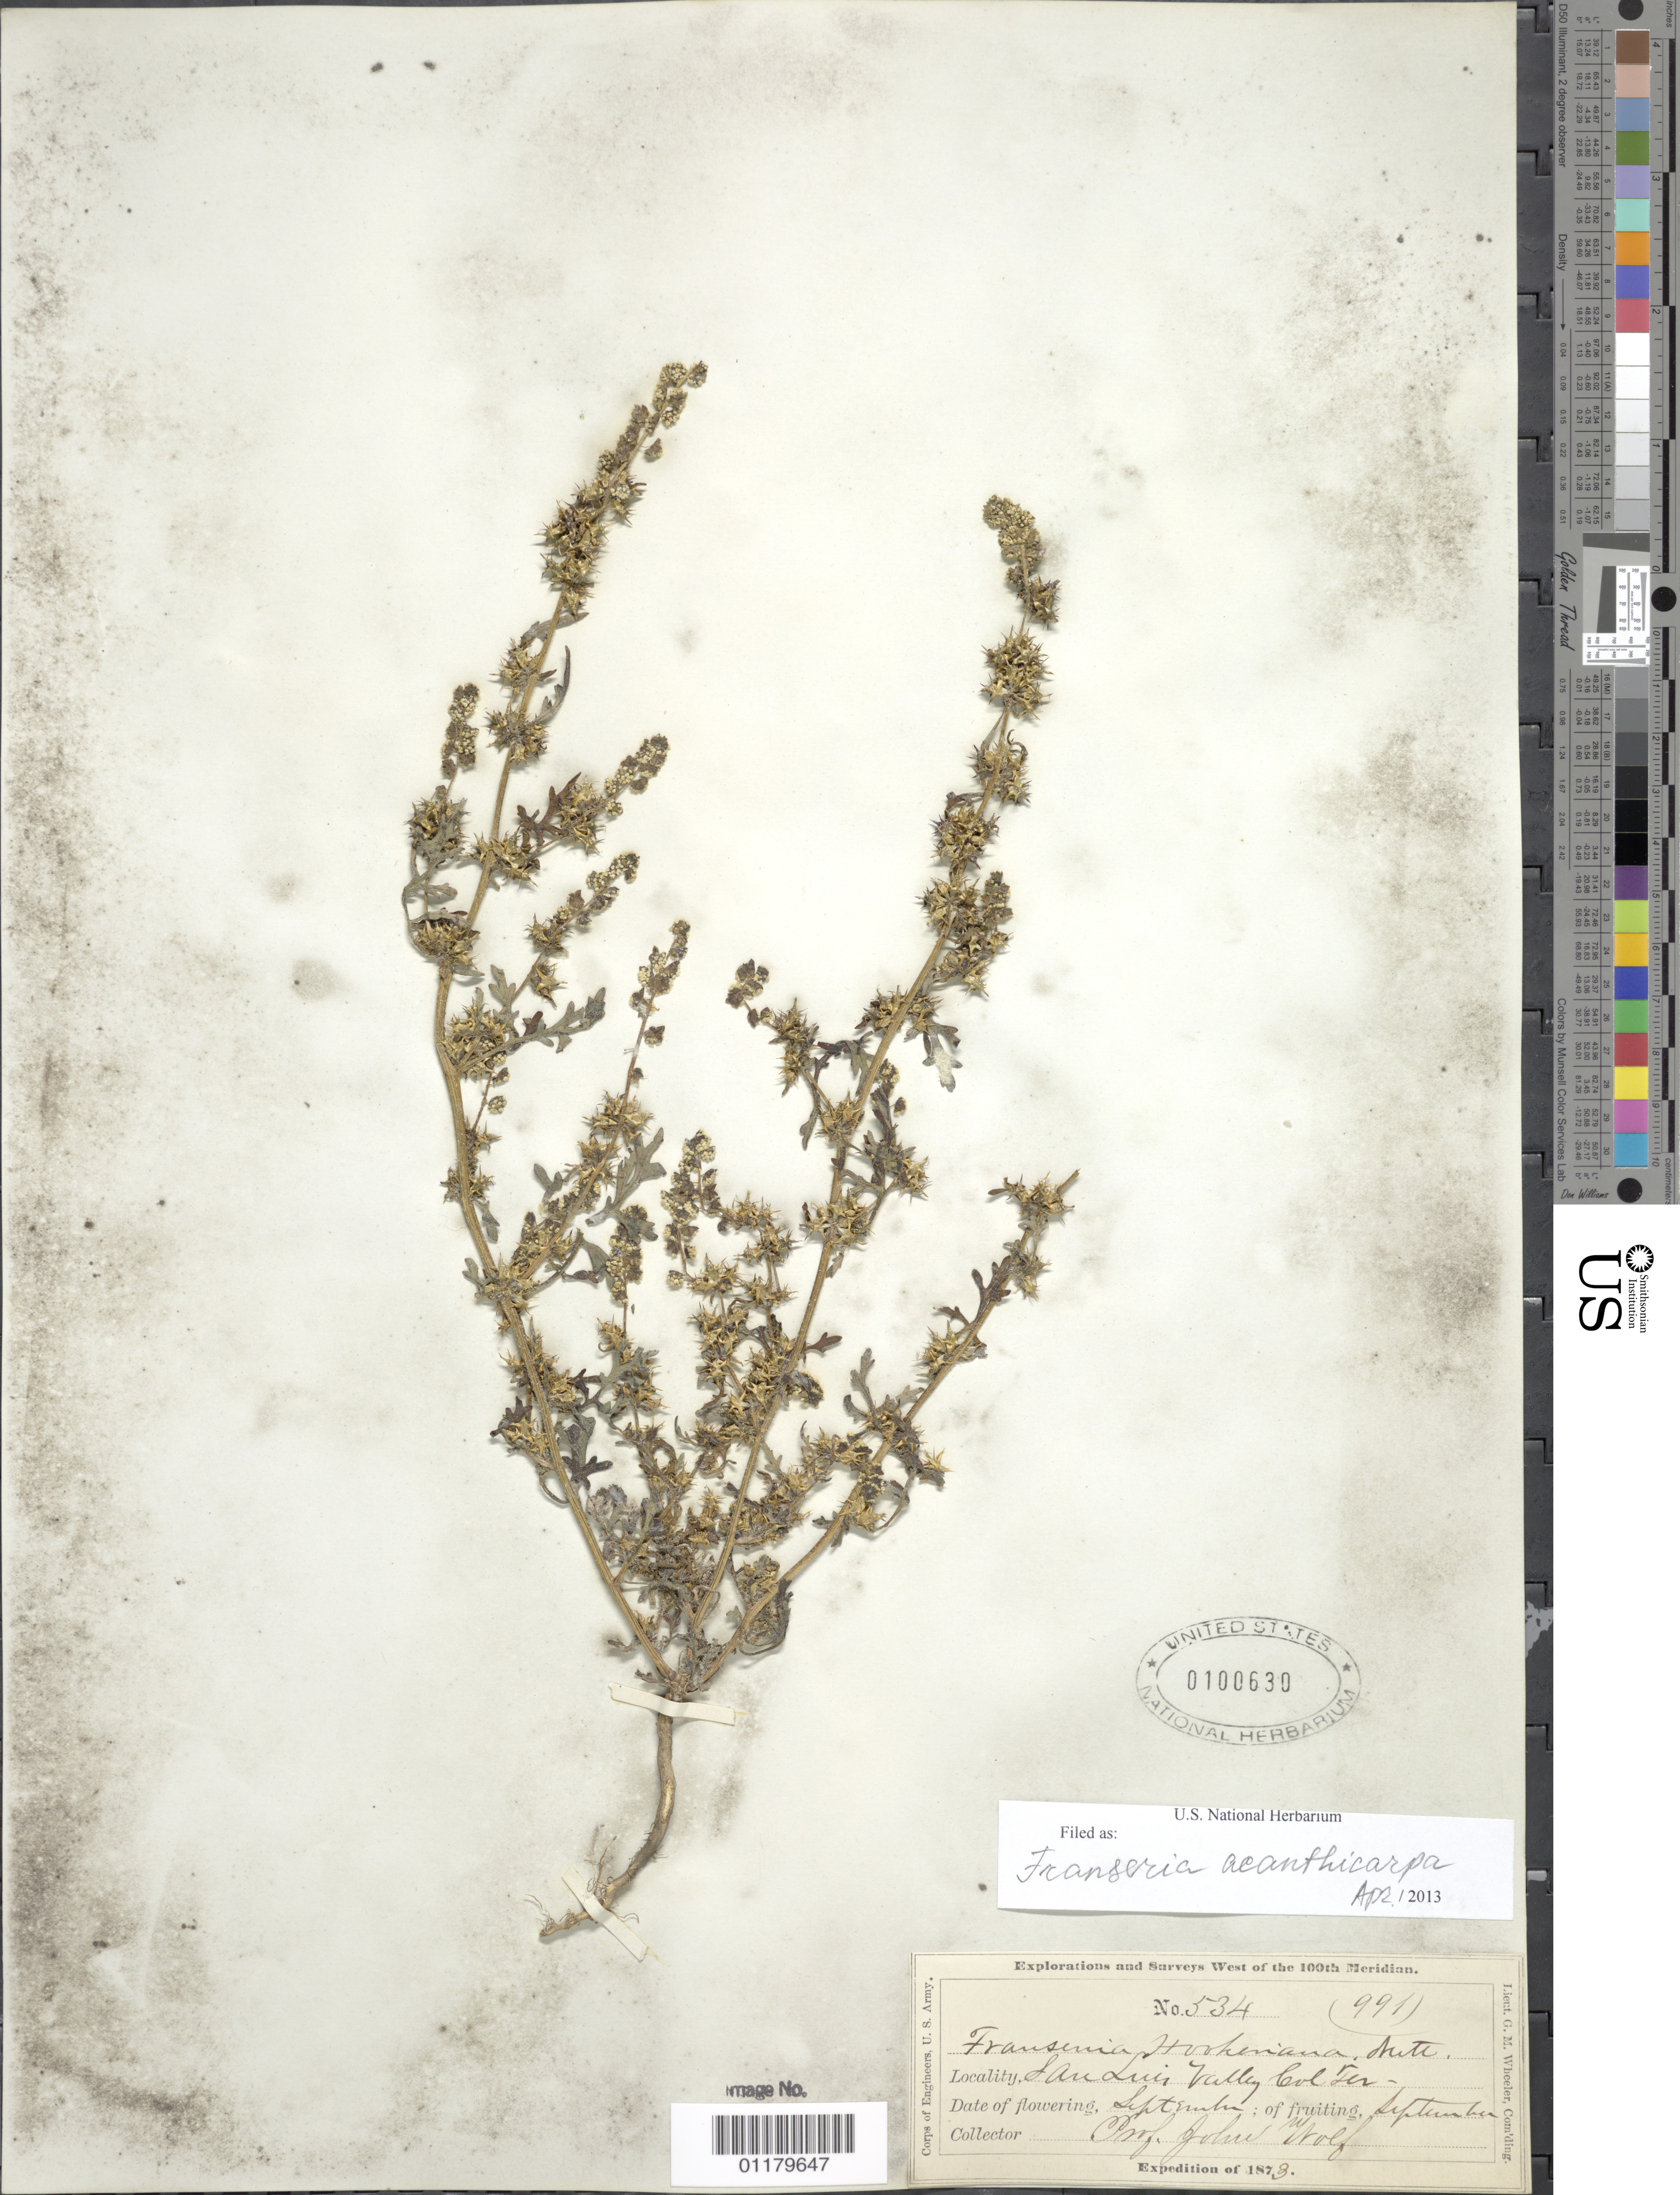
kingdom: Plantae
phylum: Tracheophyta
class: Magnoliopsida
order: Asterales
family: Asteraceae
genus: Franseria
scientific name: Franseria acanthicarpa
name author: Coville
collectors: J. Wolf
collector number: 534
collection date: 1873-09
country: United States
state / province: Colorado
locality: San Luis Valley, Col Ter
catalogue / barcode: US 100630